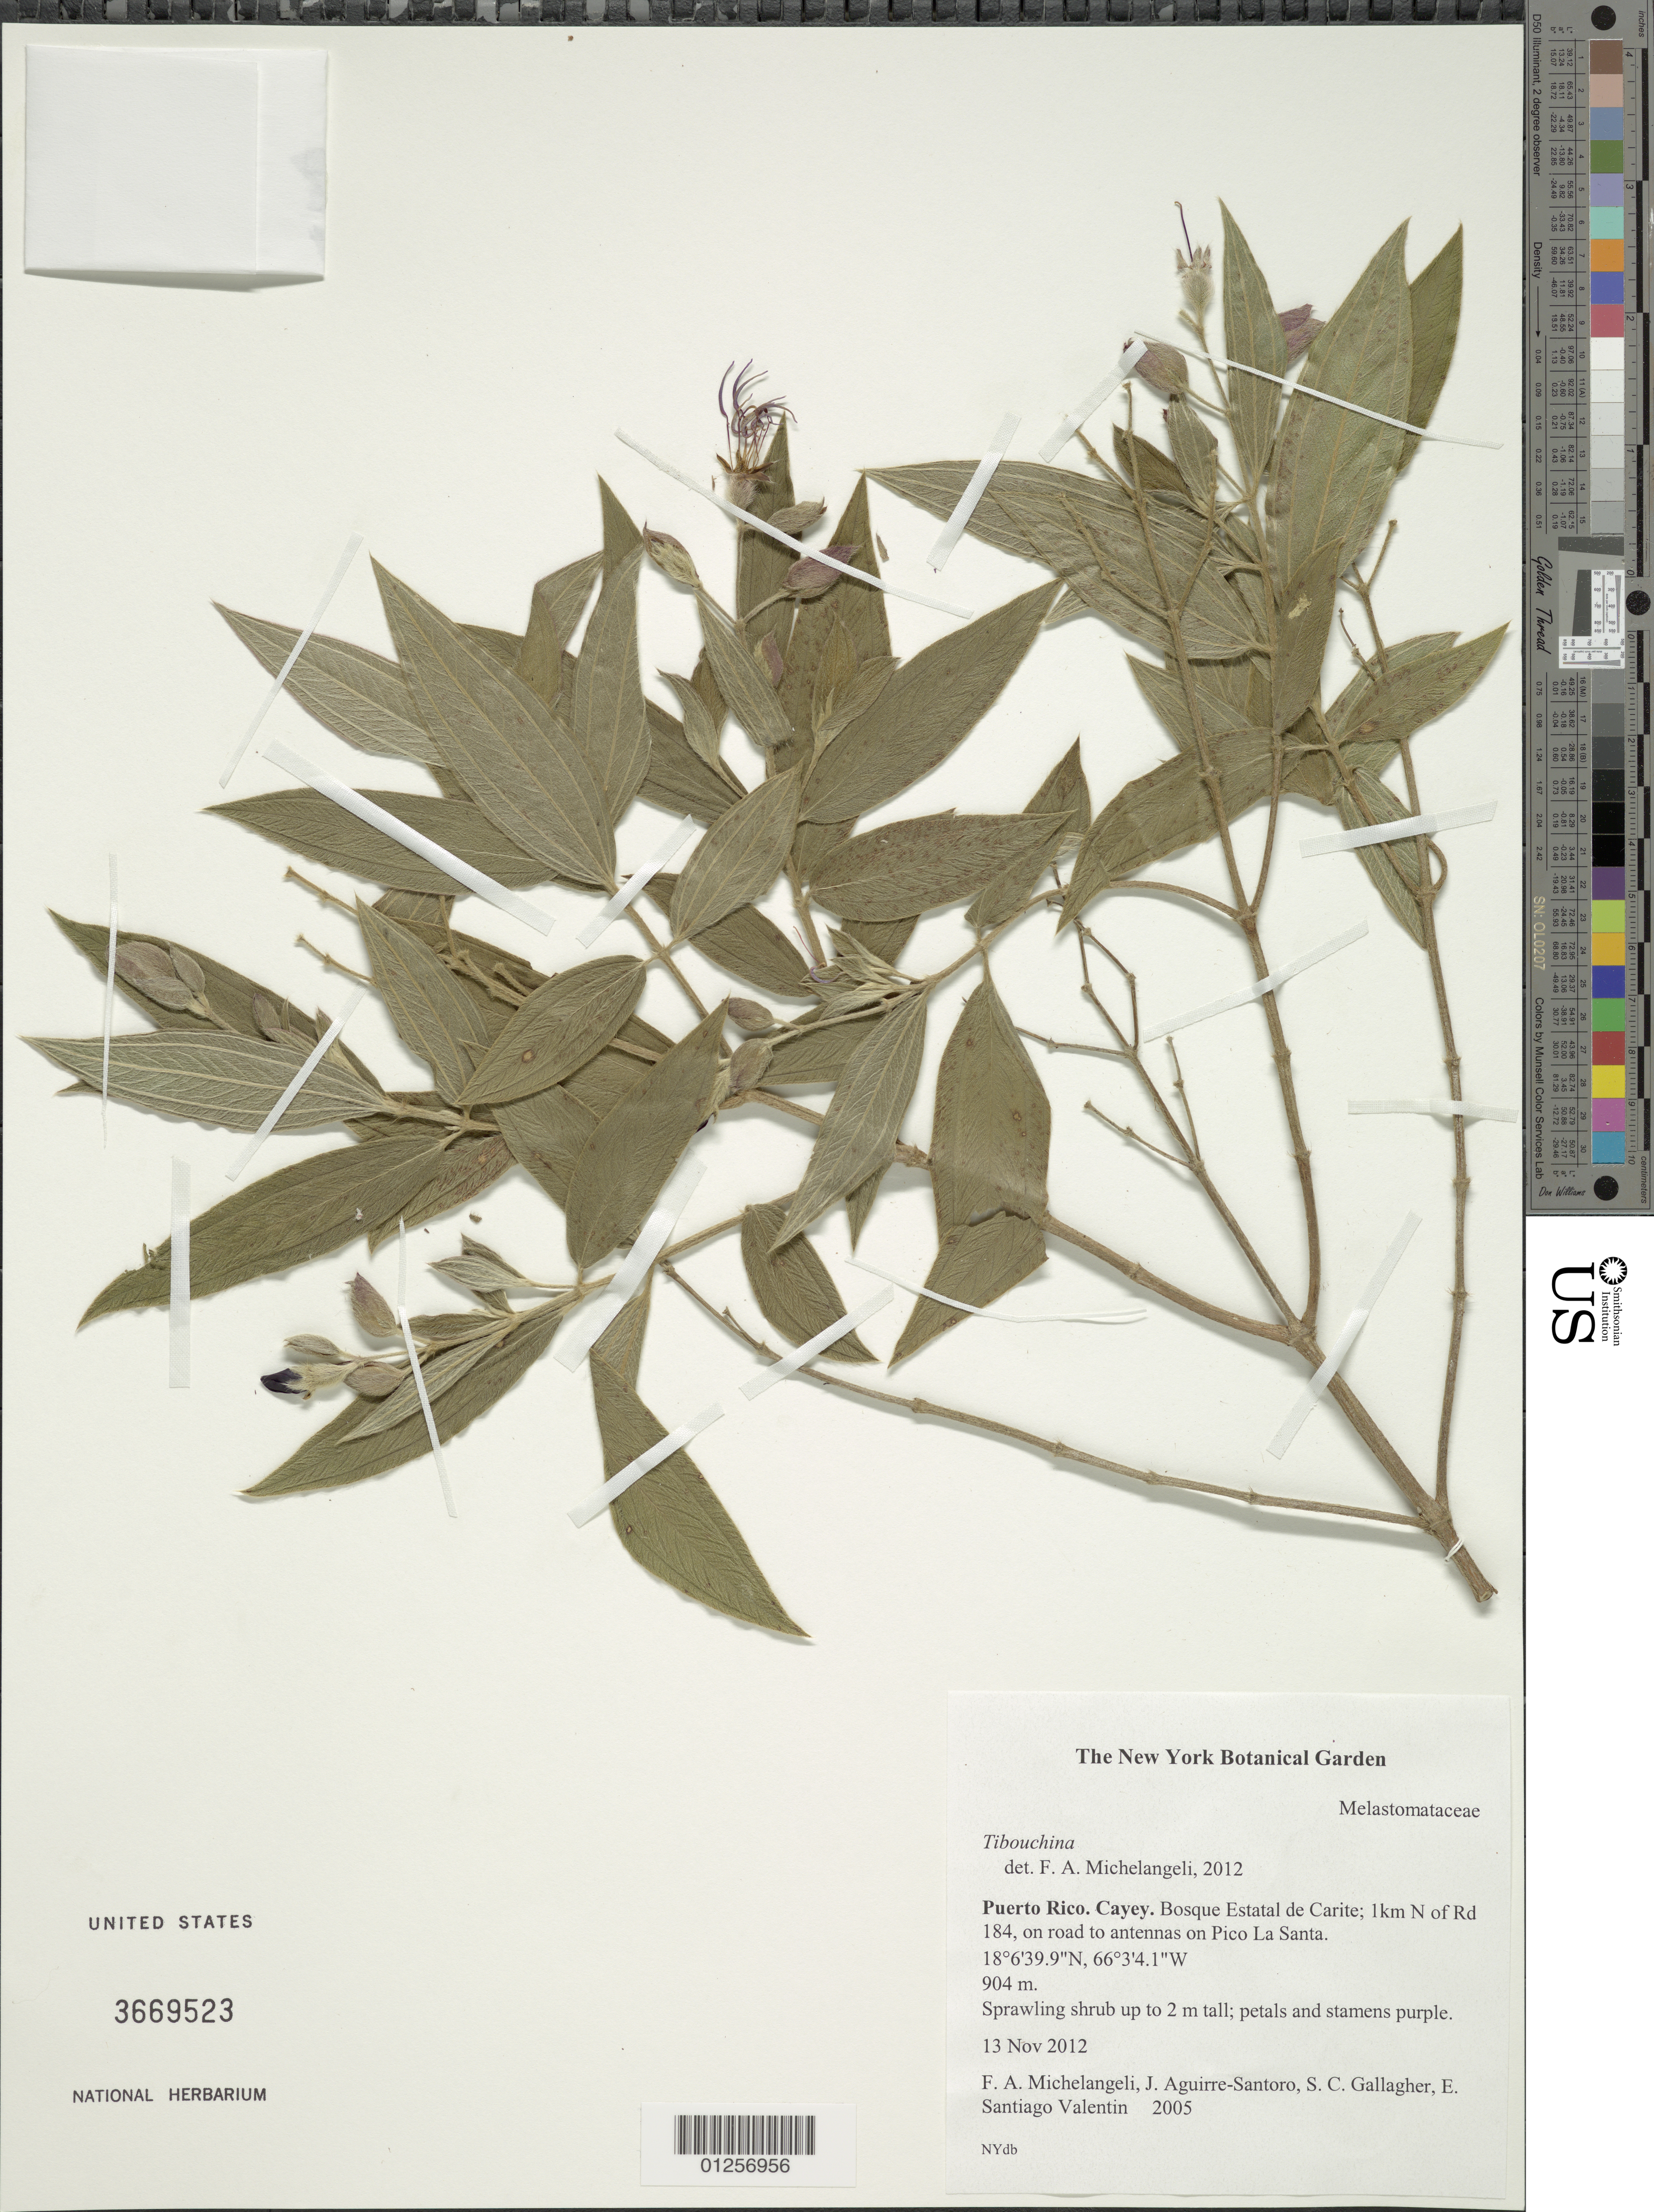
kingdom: Plantae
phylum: Tracheophyta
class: Magnoliopsida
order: Myrtales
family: Melastomataceae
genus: Pleroma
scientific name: Pleroma urvilleanum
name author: (DC.) P.J.F. Guim. & Michelang.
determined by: Michelangeli, F. A.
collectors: F. A. Michelangeli, J. Aguirre-Santoro, S. Gallagher & E. Santiago-Valentín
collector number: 2005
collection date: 2012-11-13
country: Puerto Rico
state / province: Cayey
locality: Bosque Estatal de Carite; 1 km N of Rd 184, on road to antennas on Pico La Santa.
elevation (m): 904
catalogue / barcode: US 3669523